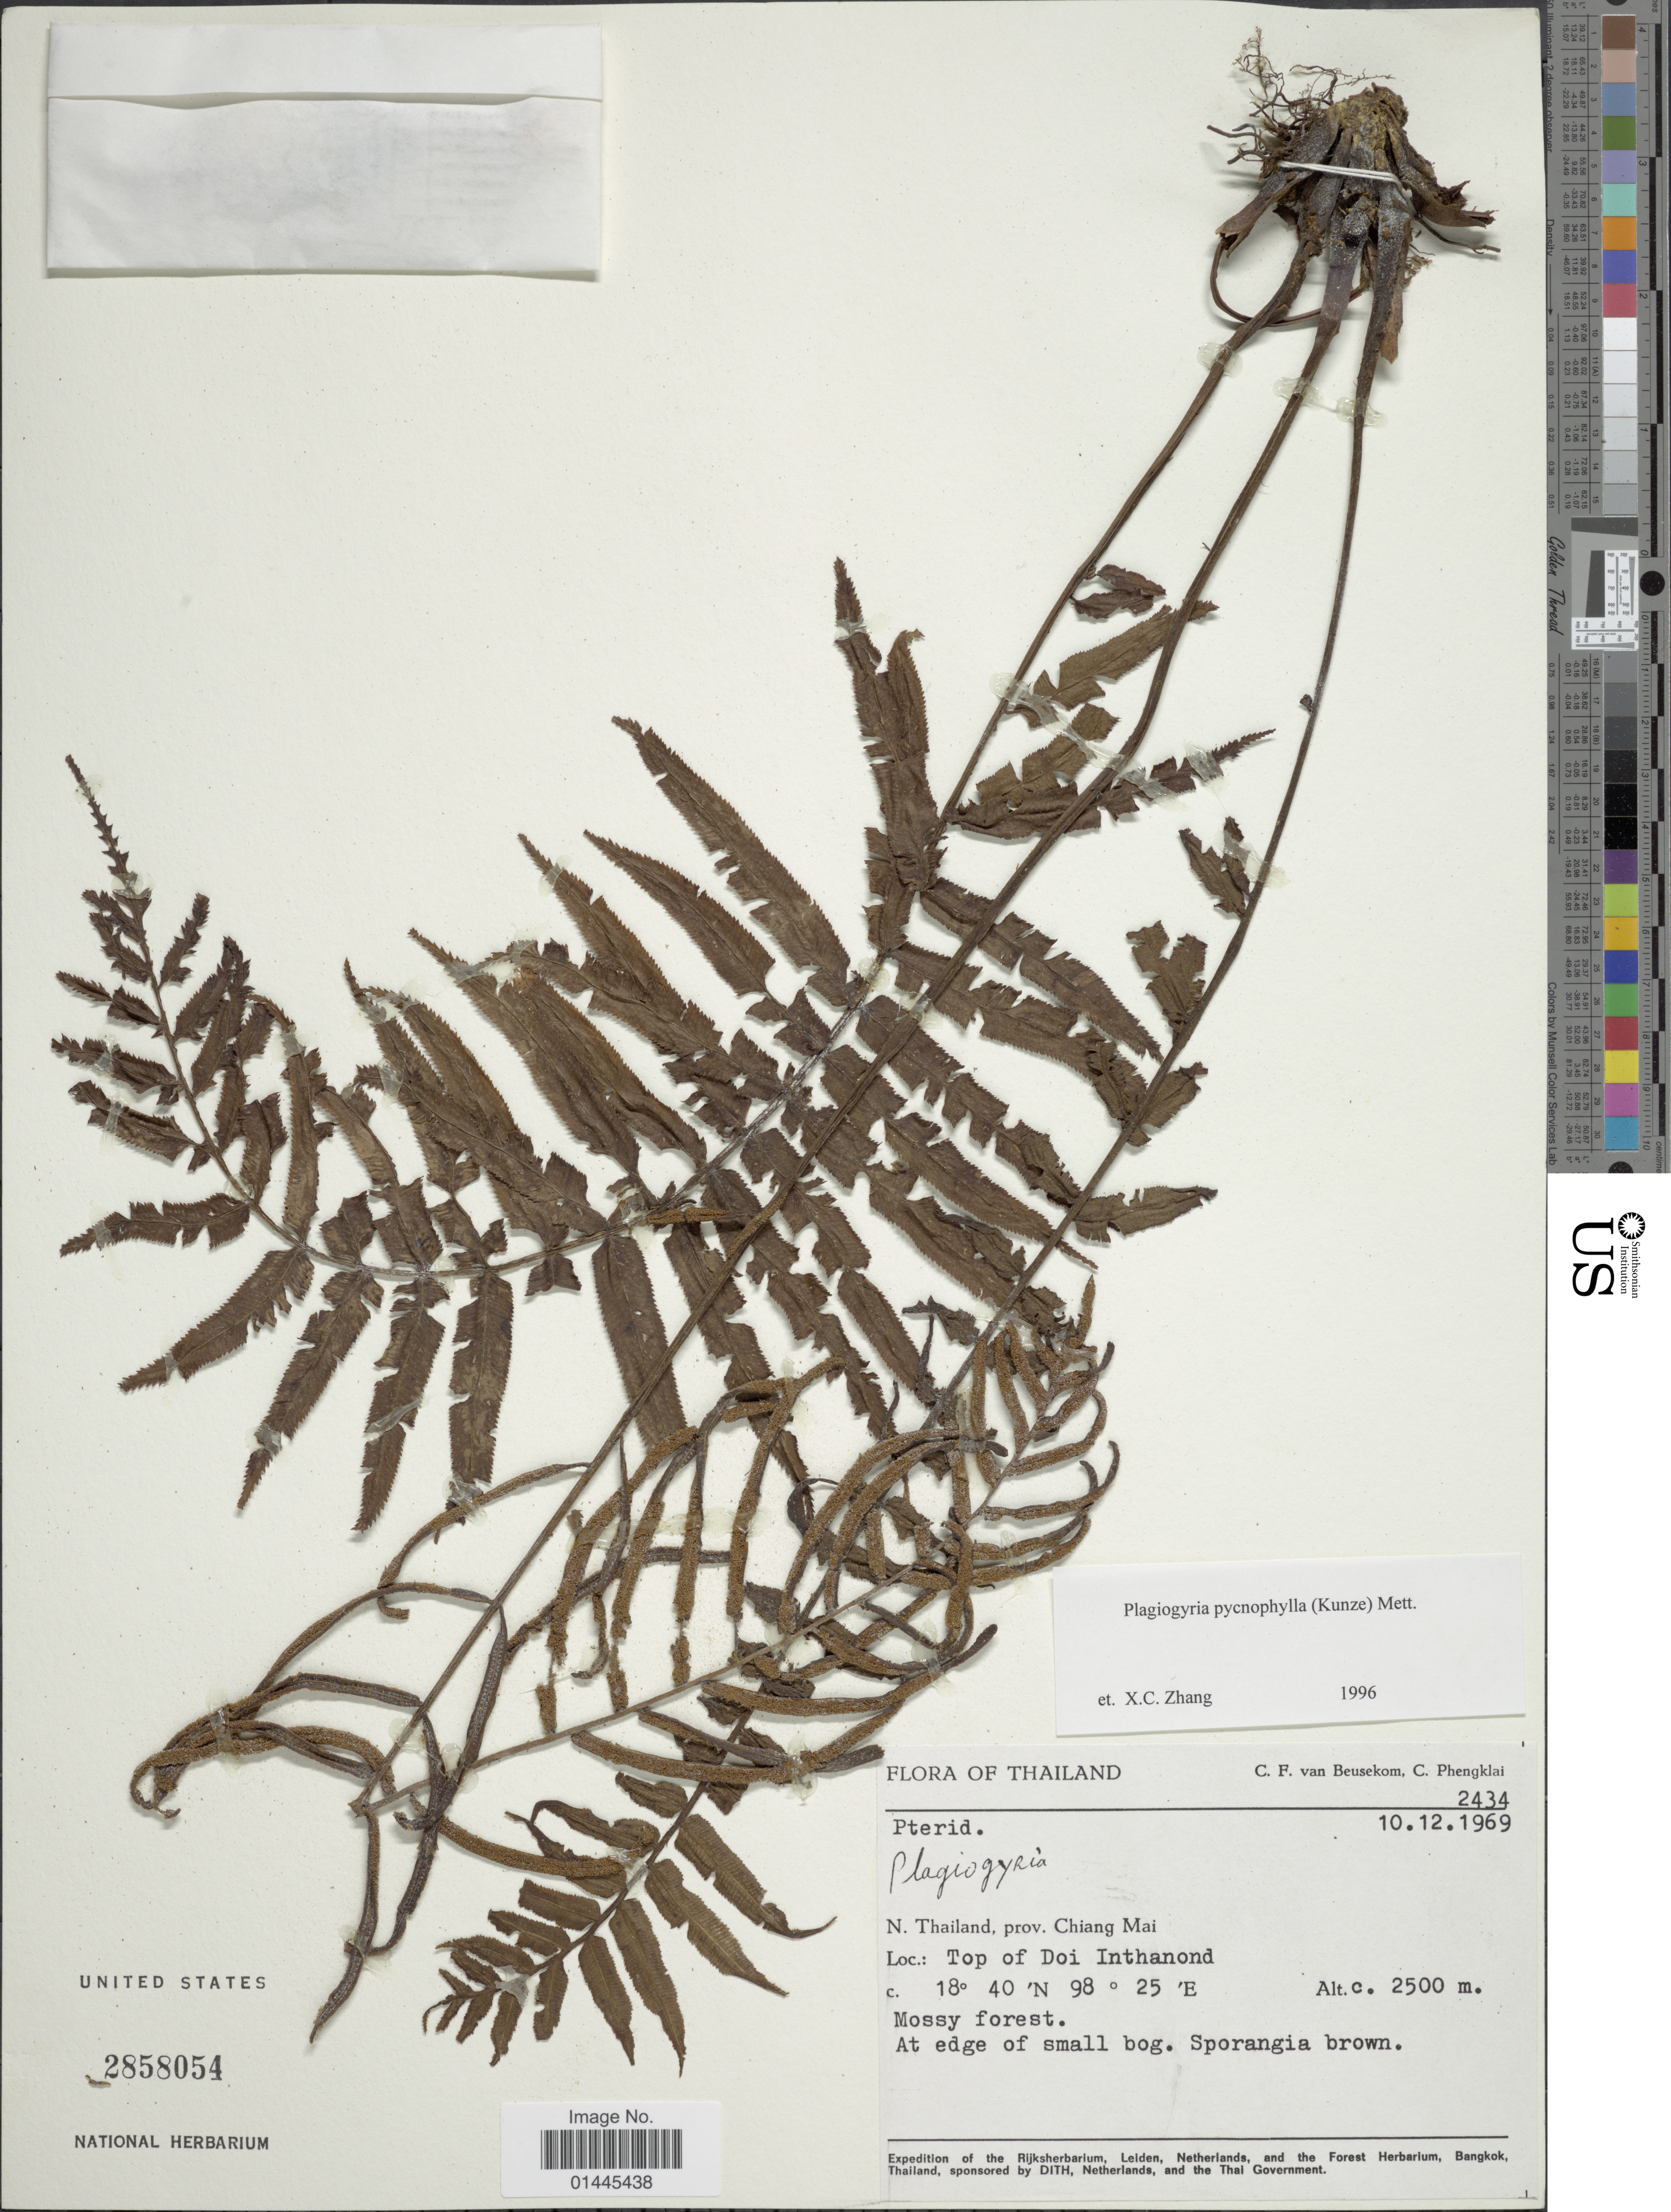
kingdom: Plantae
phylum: Tracheophyta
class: Polypodiopsida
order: Cyatheales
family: Plagiogyriaceae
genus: Plagiogyria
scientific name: Plagiogyria pycnophylla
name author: (Kunze) Mett.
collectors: C. F. Beusekom & C. Phengklai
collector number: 2434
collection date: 1969-12-10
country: Thailand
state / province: Chiang Mai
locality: N. Thailand, Top of Doi Inthanond.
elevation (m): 2500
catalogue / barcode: US 2858054